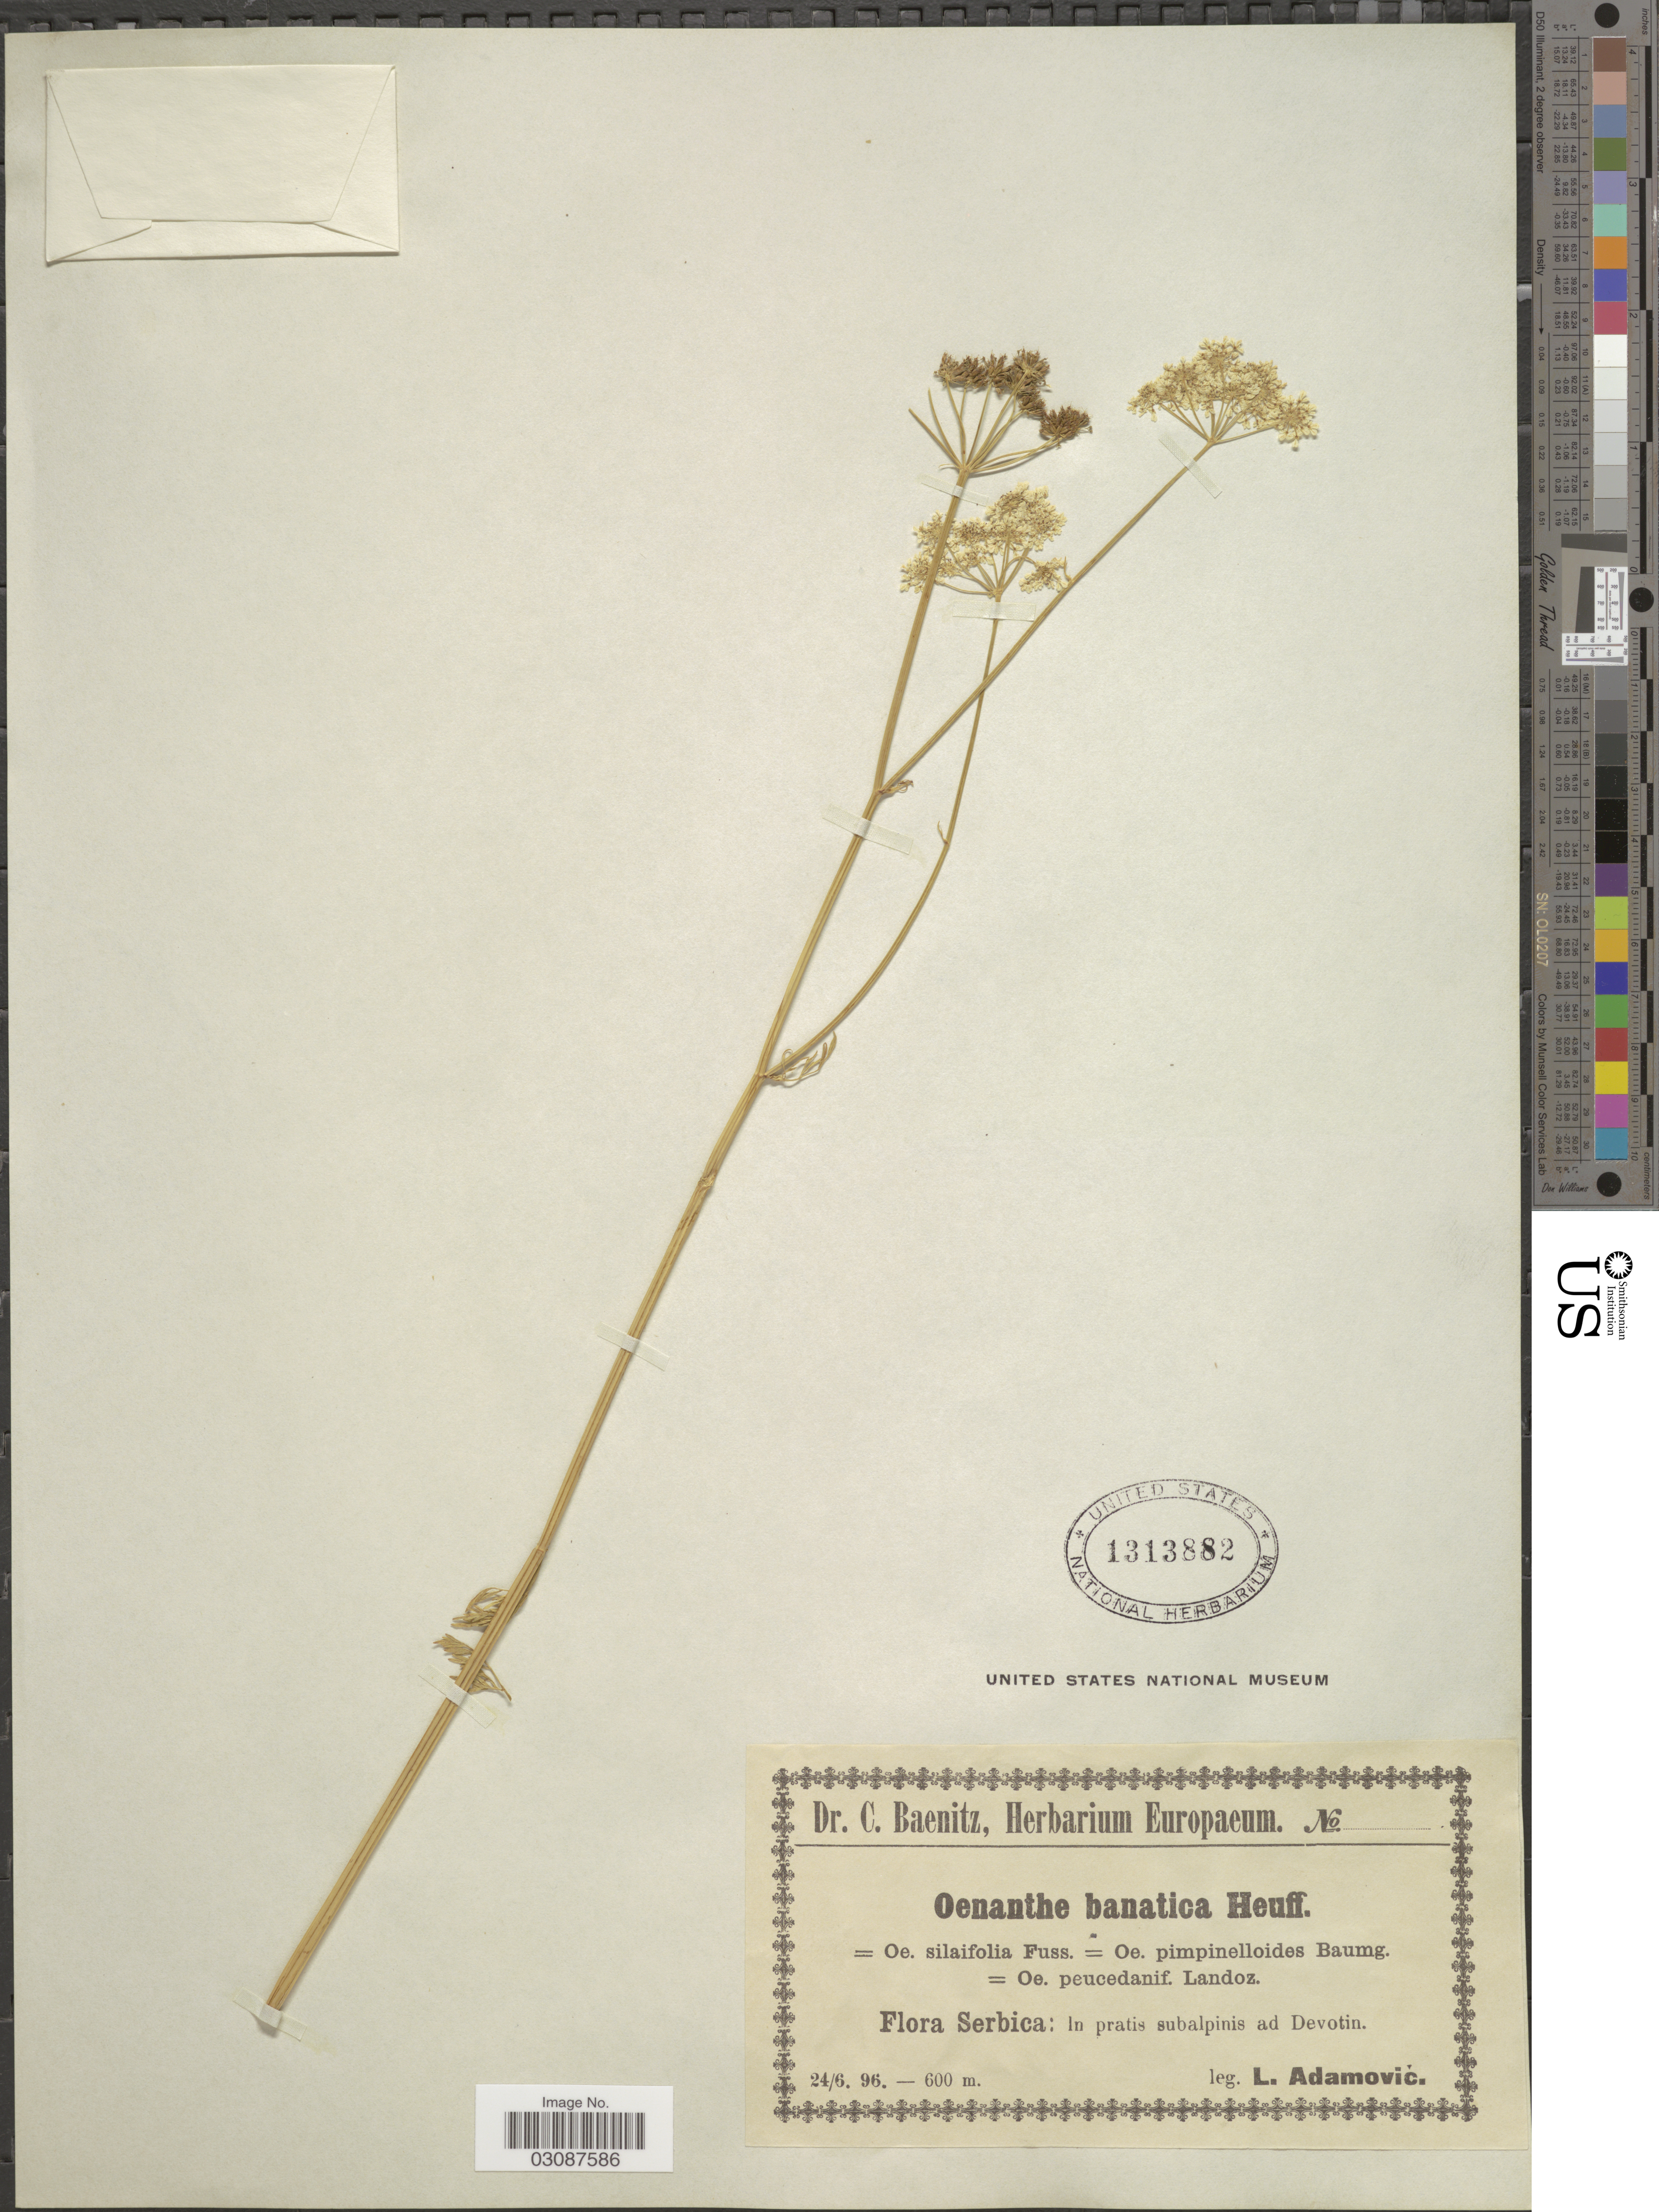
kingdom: Plantae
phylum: Tracheophyta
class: Magnoliopsida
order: Apiales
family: Apiaceae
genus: Oenanthe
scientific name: Oenanthe banatica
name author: Heuff.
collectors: L. Adamović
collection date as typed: Transcribed d/m/y: 24/6/96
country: Serbia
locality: Serbica: In pratis subalpinis ad Devotin.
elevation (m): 600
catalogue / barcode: US 1313882